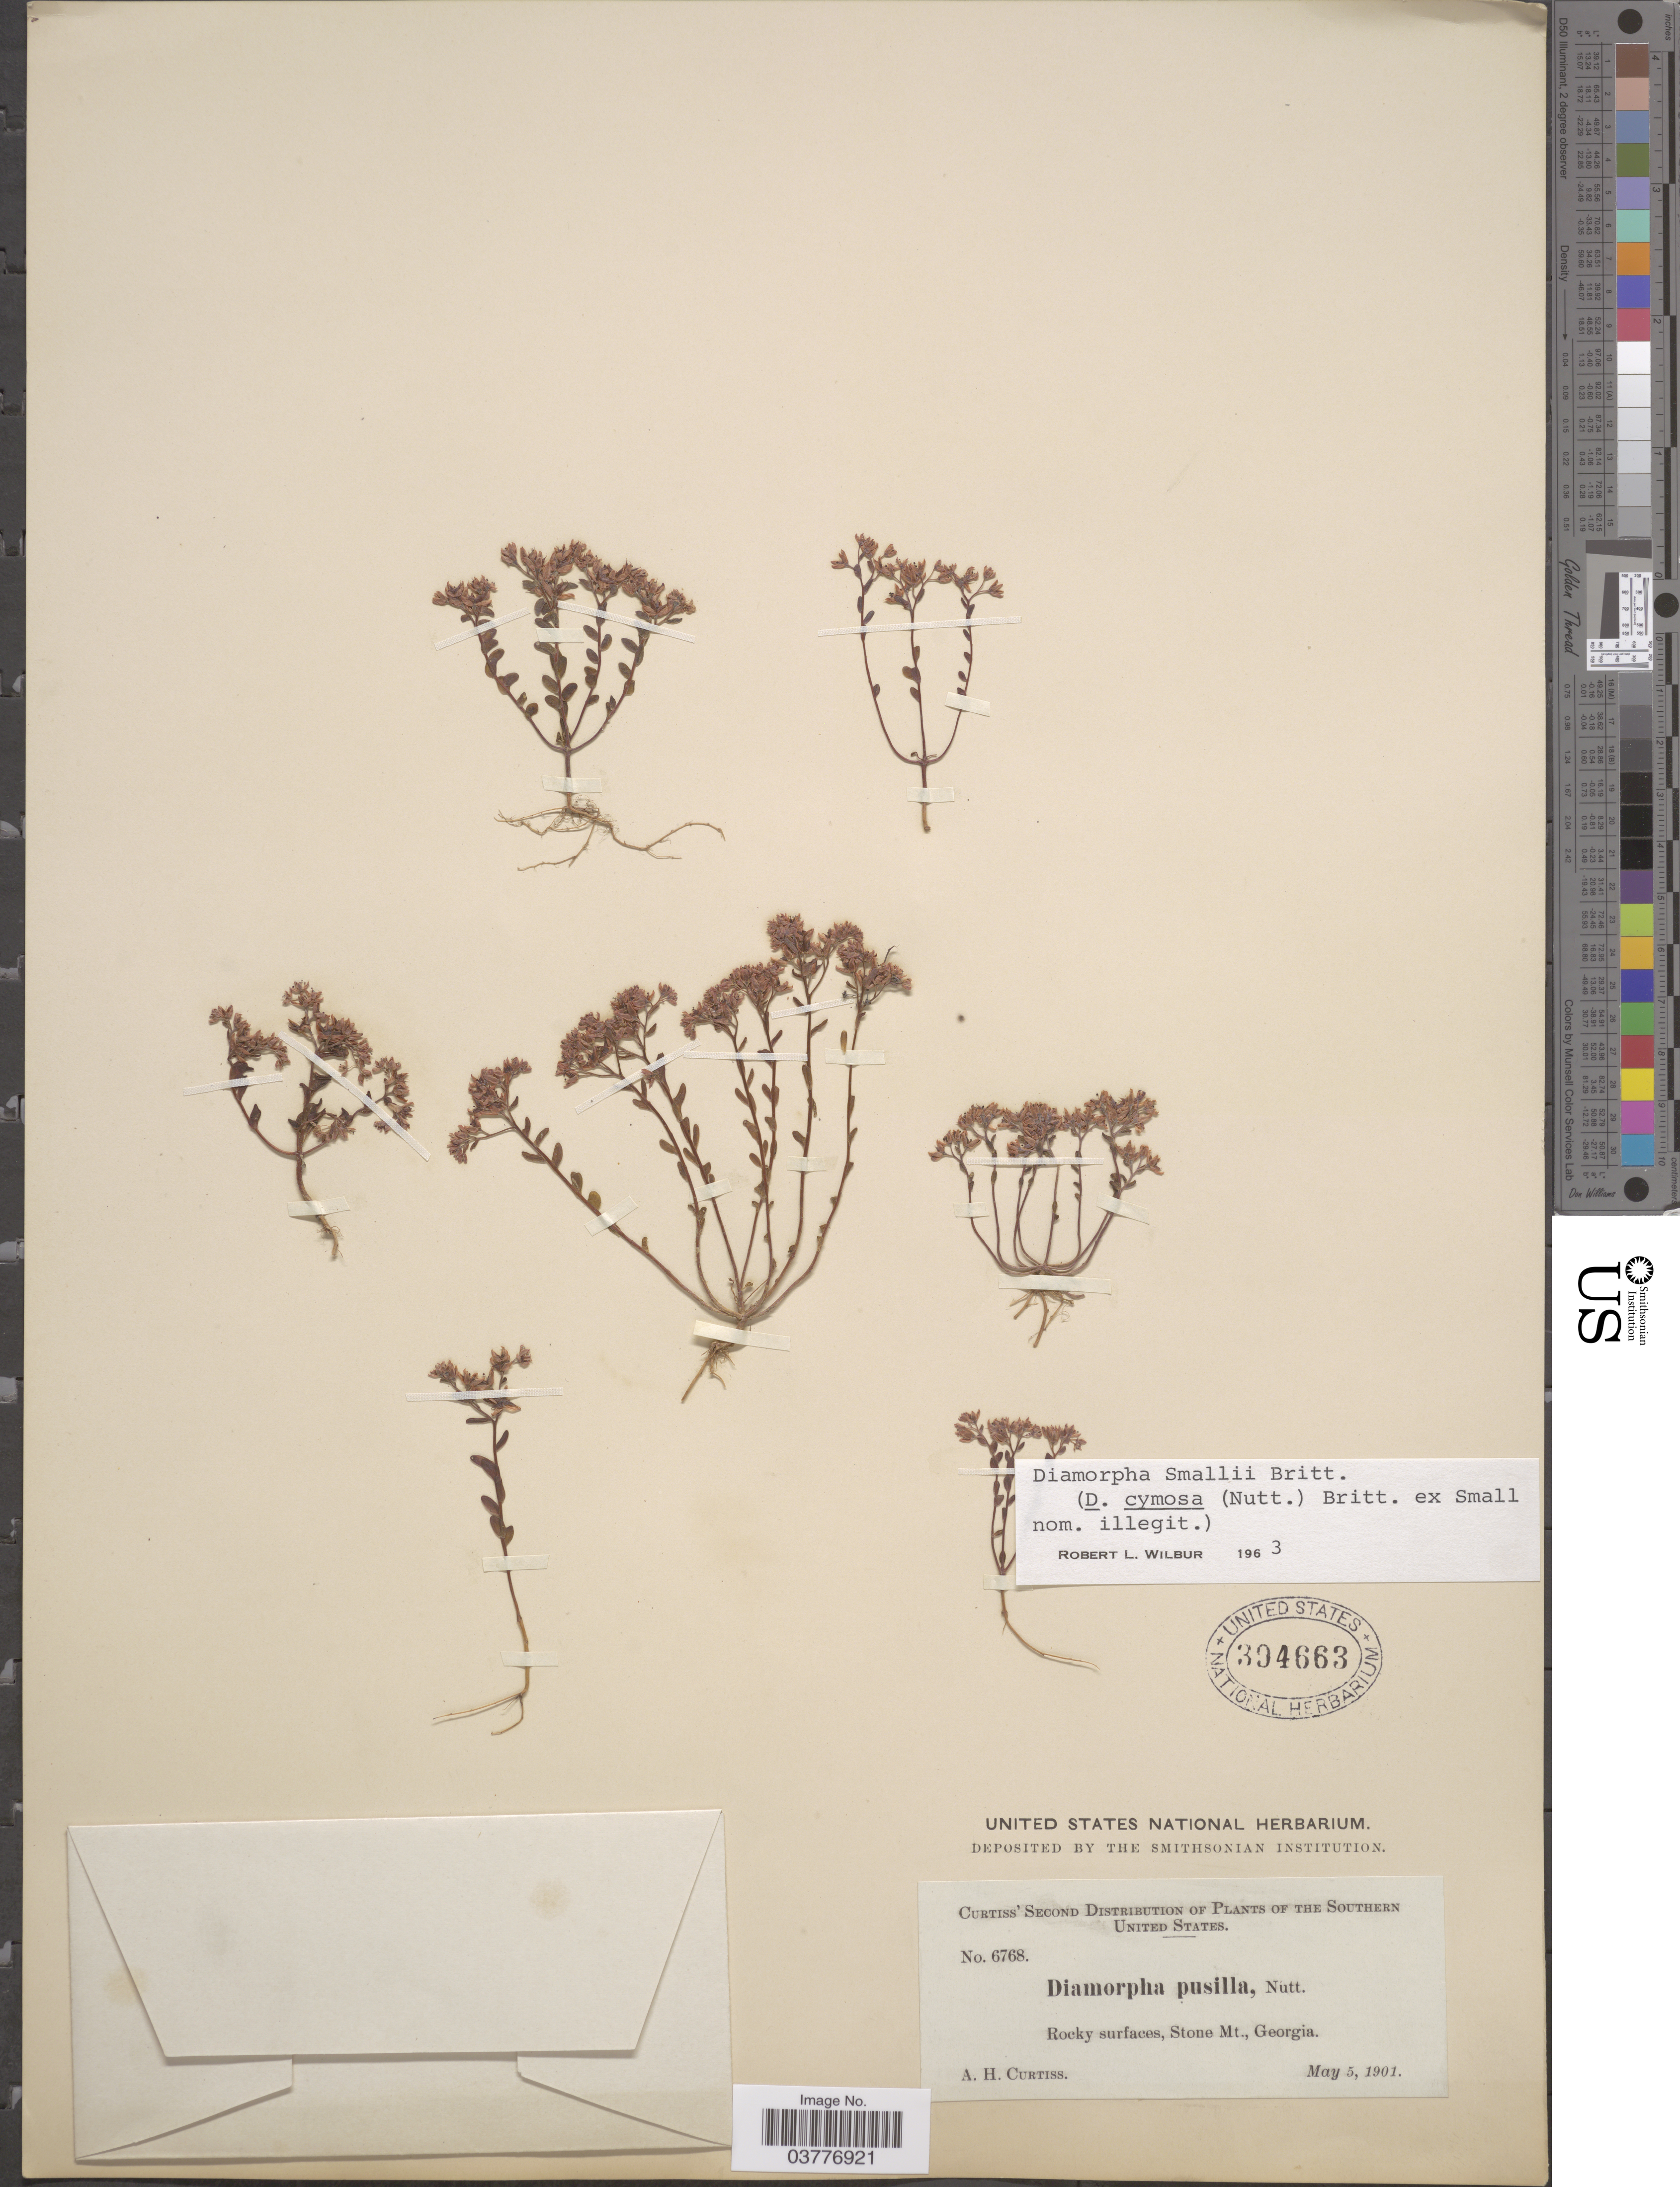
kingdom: Plantae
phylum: Tracheophyta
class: Magnoliopsida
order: Saxifragales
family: Crassulaceae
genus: Sedum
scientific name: Sedum smallii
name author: (Britton) H.E. Ahles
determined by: Strong, Mark T., (BOT), Smithsonian Institution - National Museum of Natural History (UNITED STATES)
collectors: A. H. Curtiss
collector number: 6768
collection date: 1901-05-05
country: United States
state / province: Georgia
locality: Southern United States. Stone Mt.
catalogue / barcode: US 394663